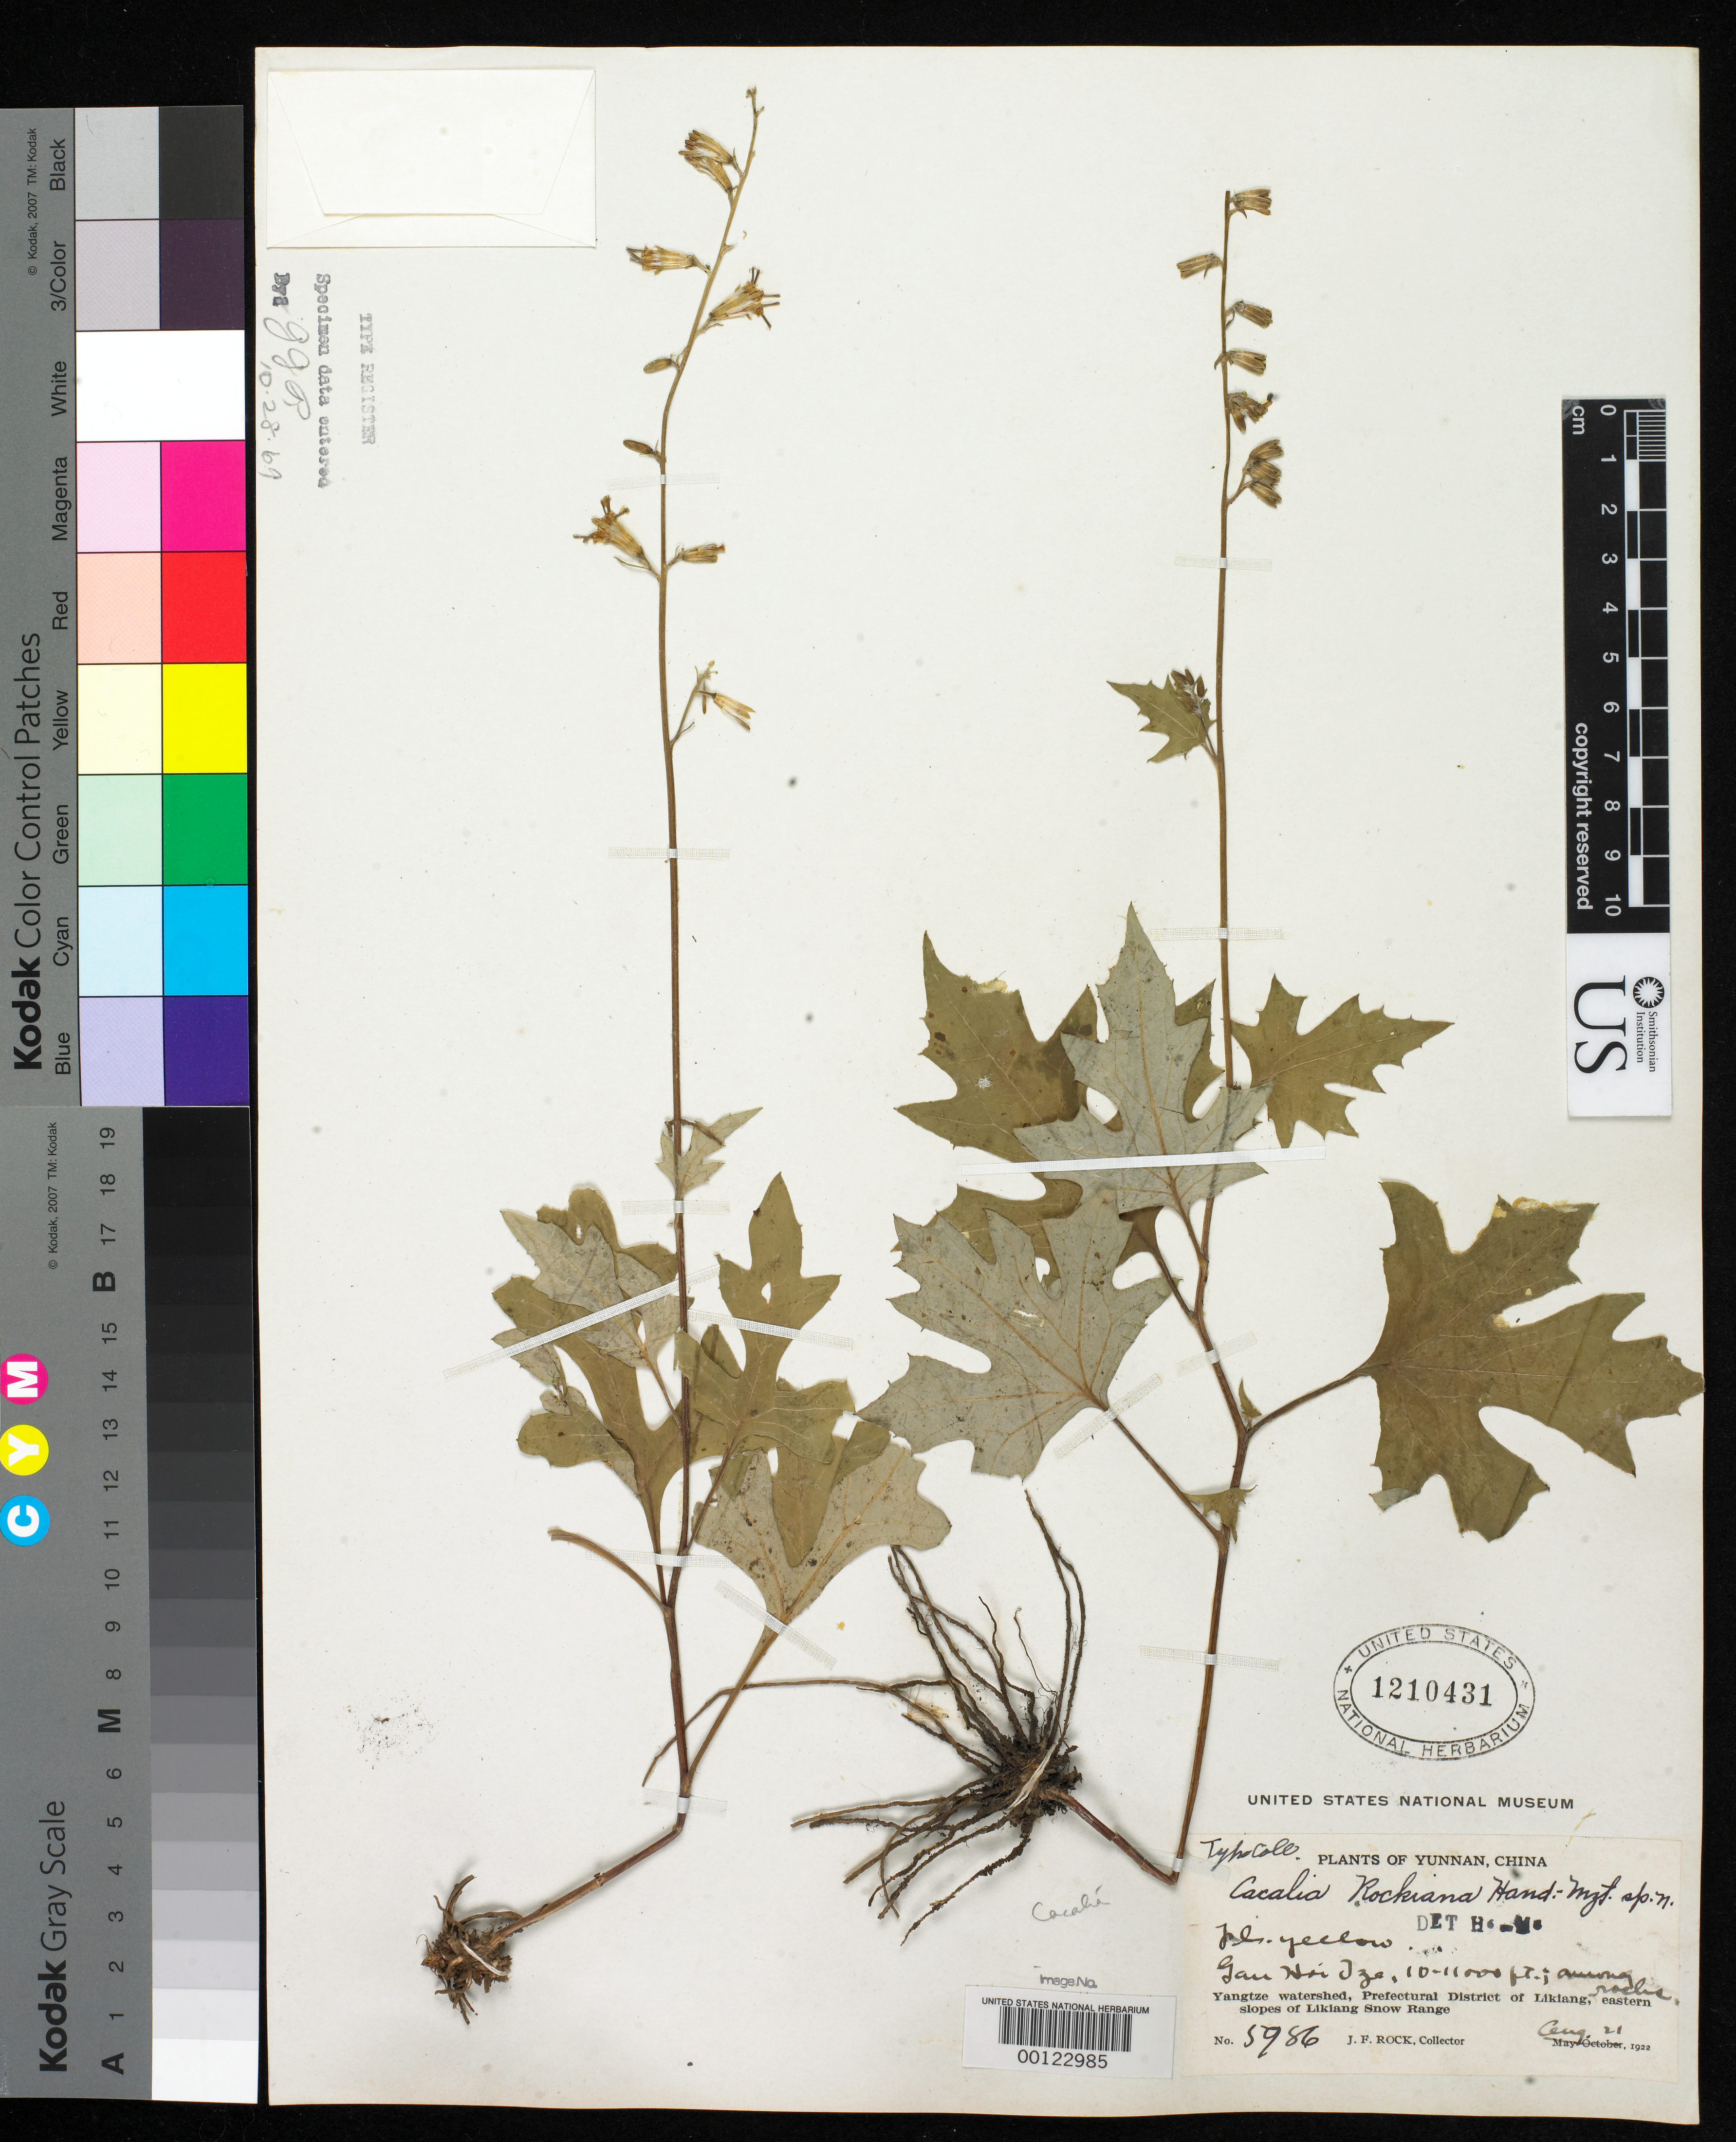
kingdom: Plantae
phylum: Tracheophyta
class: Magnoliopsida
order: Asterales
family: Asteraceae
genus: Cacalia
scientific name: Cacalia rockiana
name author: Hand.-Mazz.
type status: Type Collection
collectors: J. F. Rock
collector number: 5986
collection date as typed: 21 Aug 1922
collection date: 1922-08-21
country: China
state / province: Yunnan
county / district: Likiang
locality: Likiang snow range.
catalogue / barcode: US 1210431